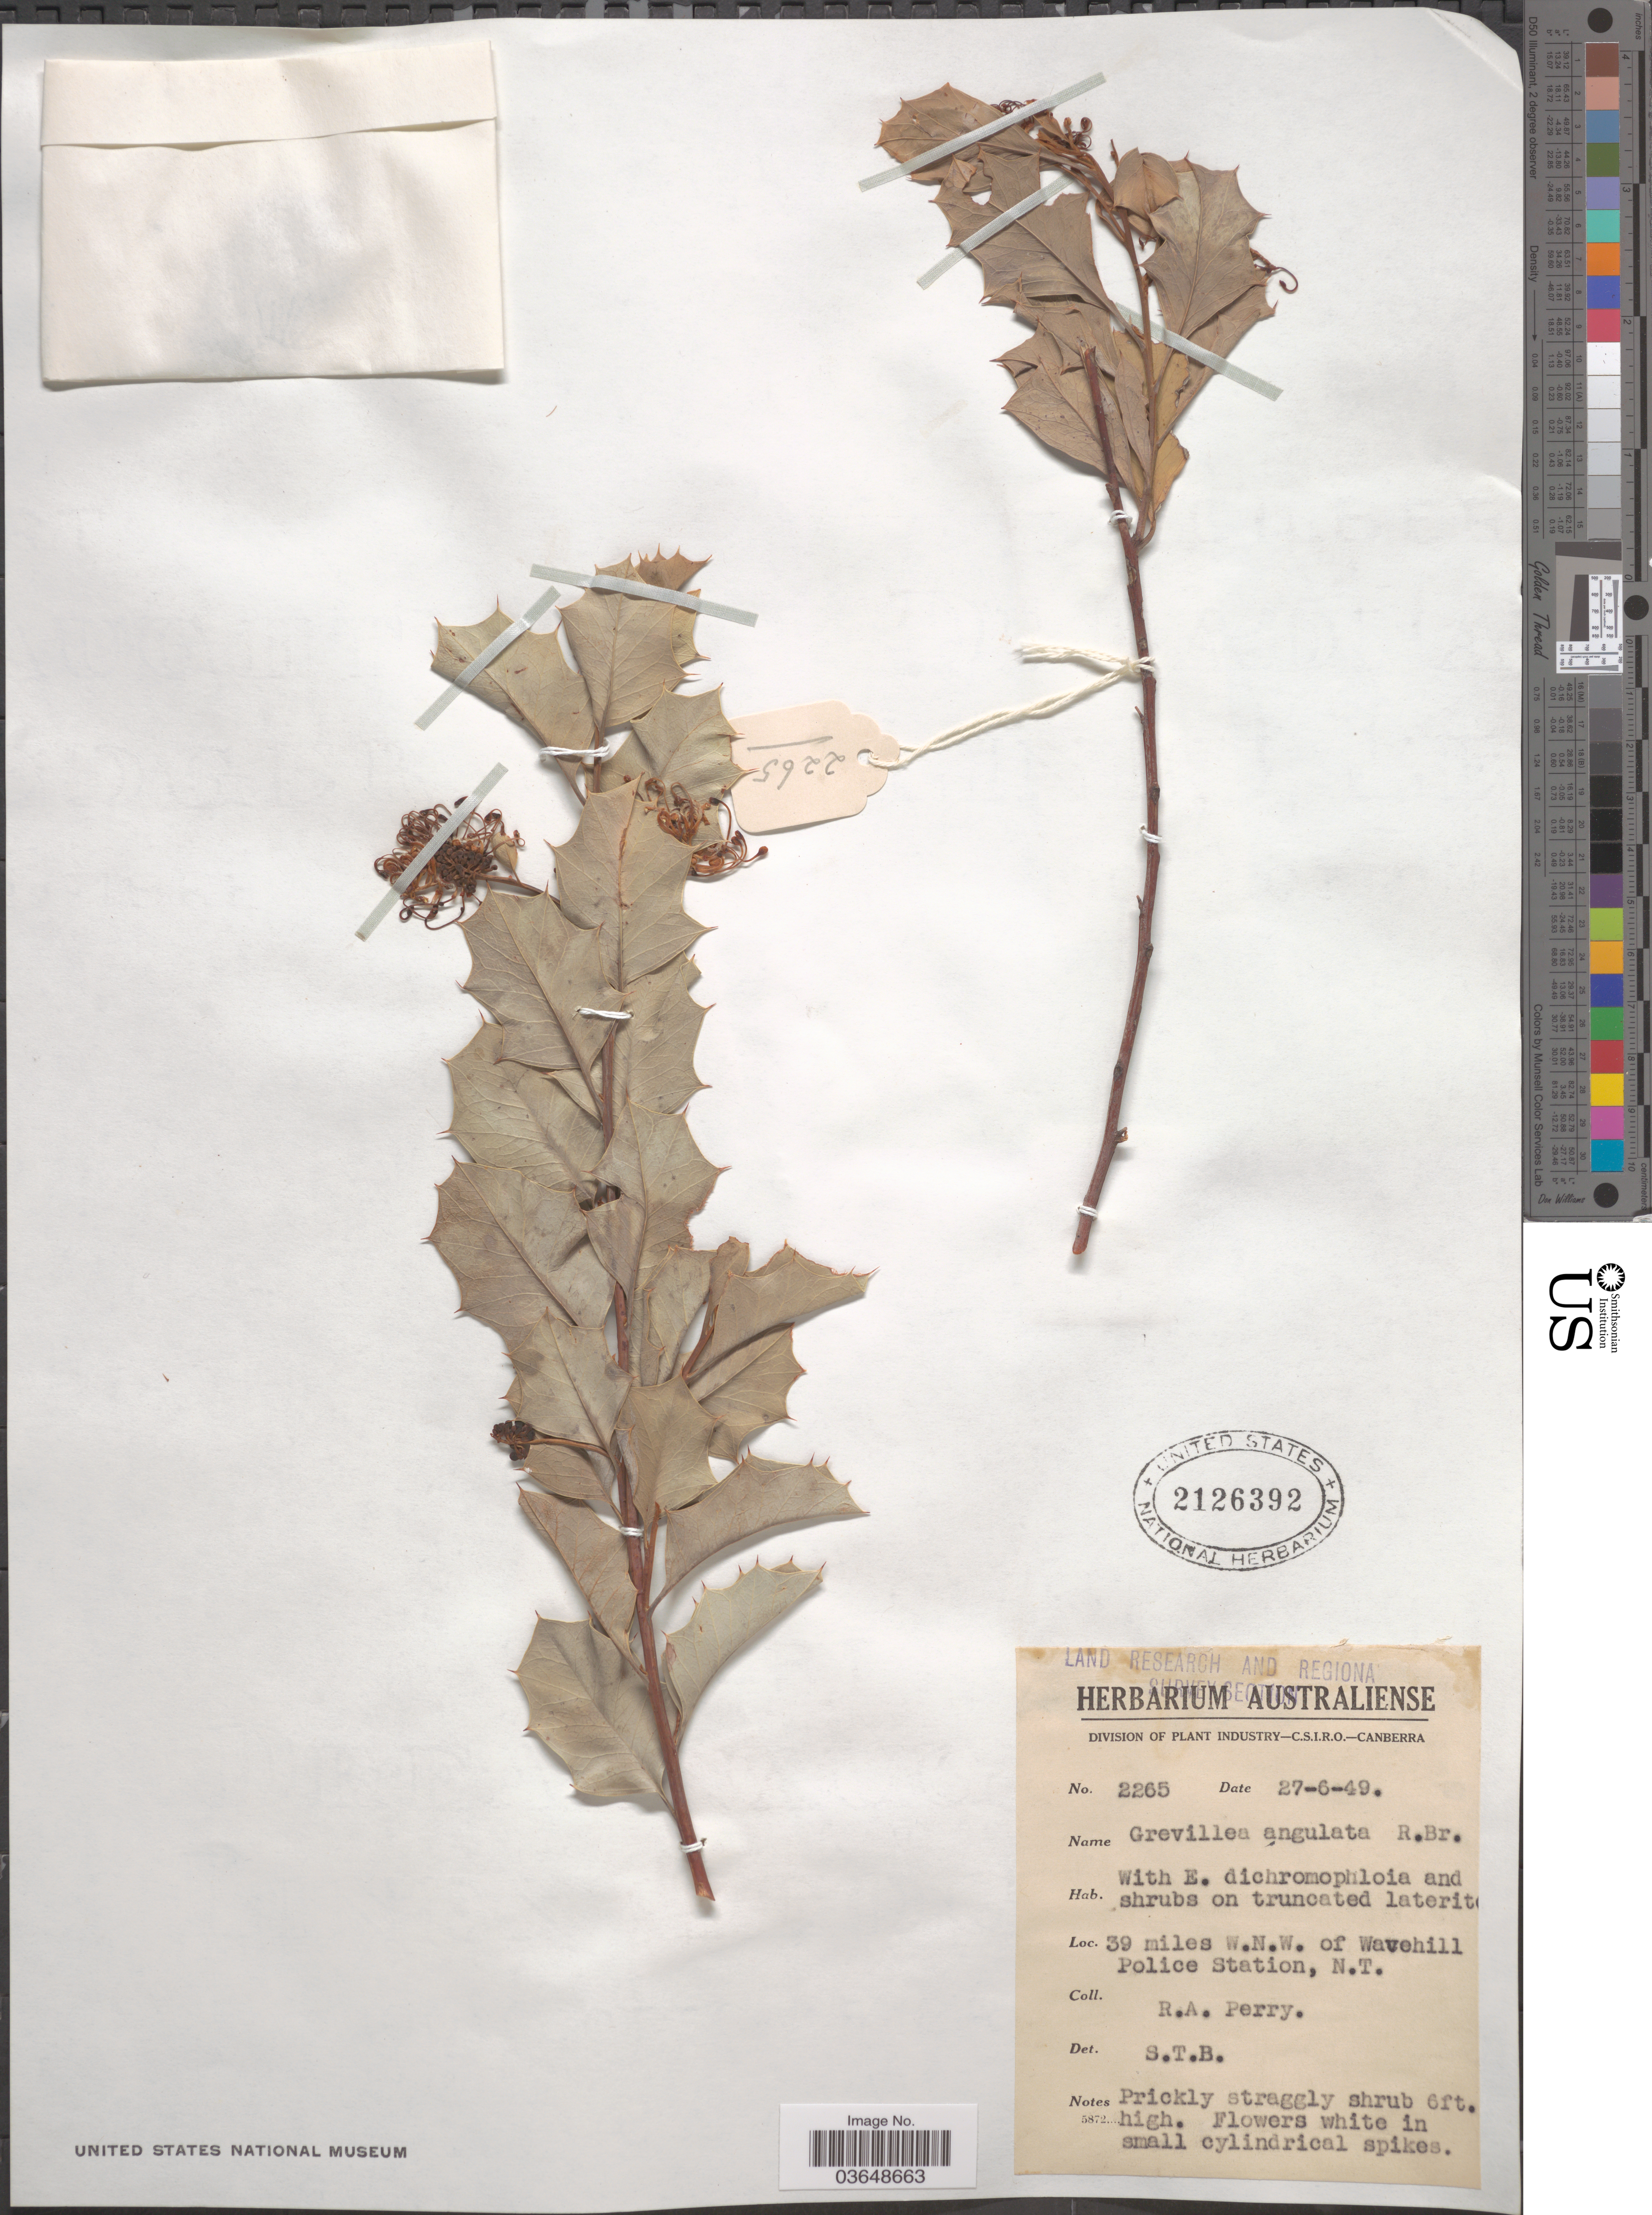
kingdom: Plantae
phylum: Tracheophyta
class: Magnoliopsida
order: Proteales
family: Proteaceae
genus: Grevillea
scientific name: Grevillea angulata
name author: R. Br.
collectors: Perry, R. A.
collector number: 2265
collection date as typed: Transcribed d/m/y: 27/6/49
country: Australia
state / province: Northern Territory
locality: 39 miles W.N.W. of Wavehill Police Station.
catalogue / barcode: US 2126392